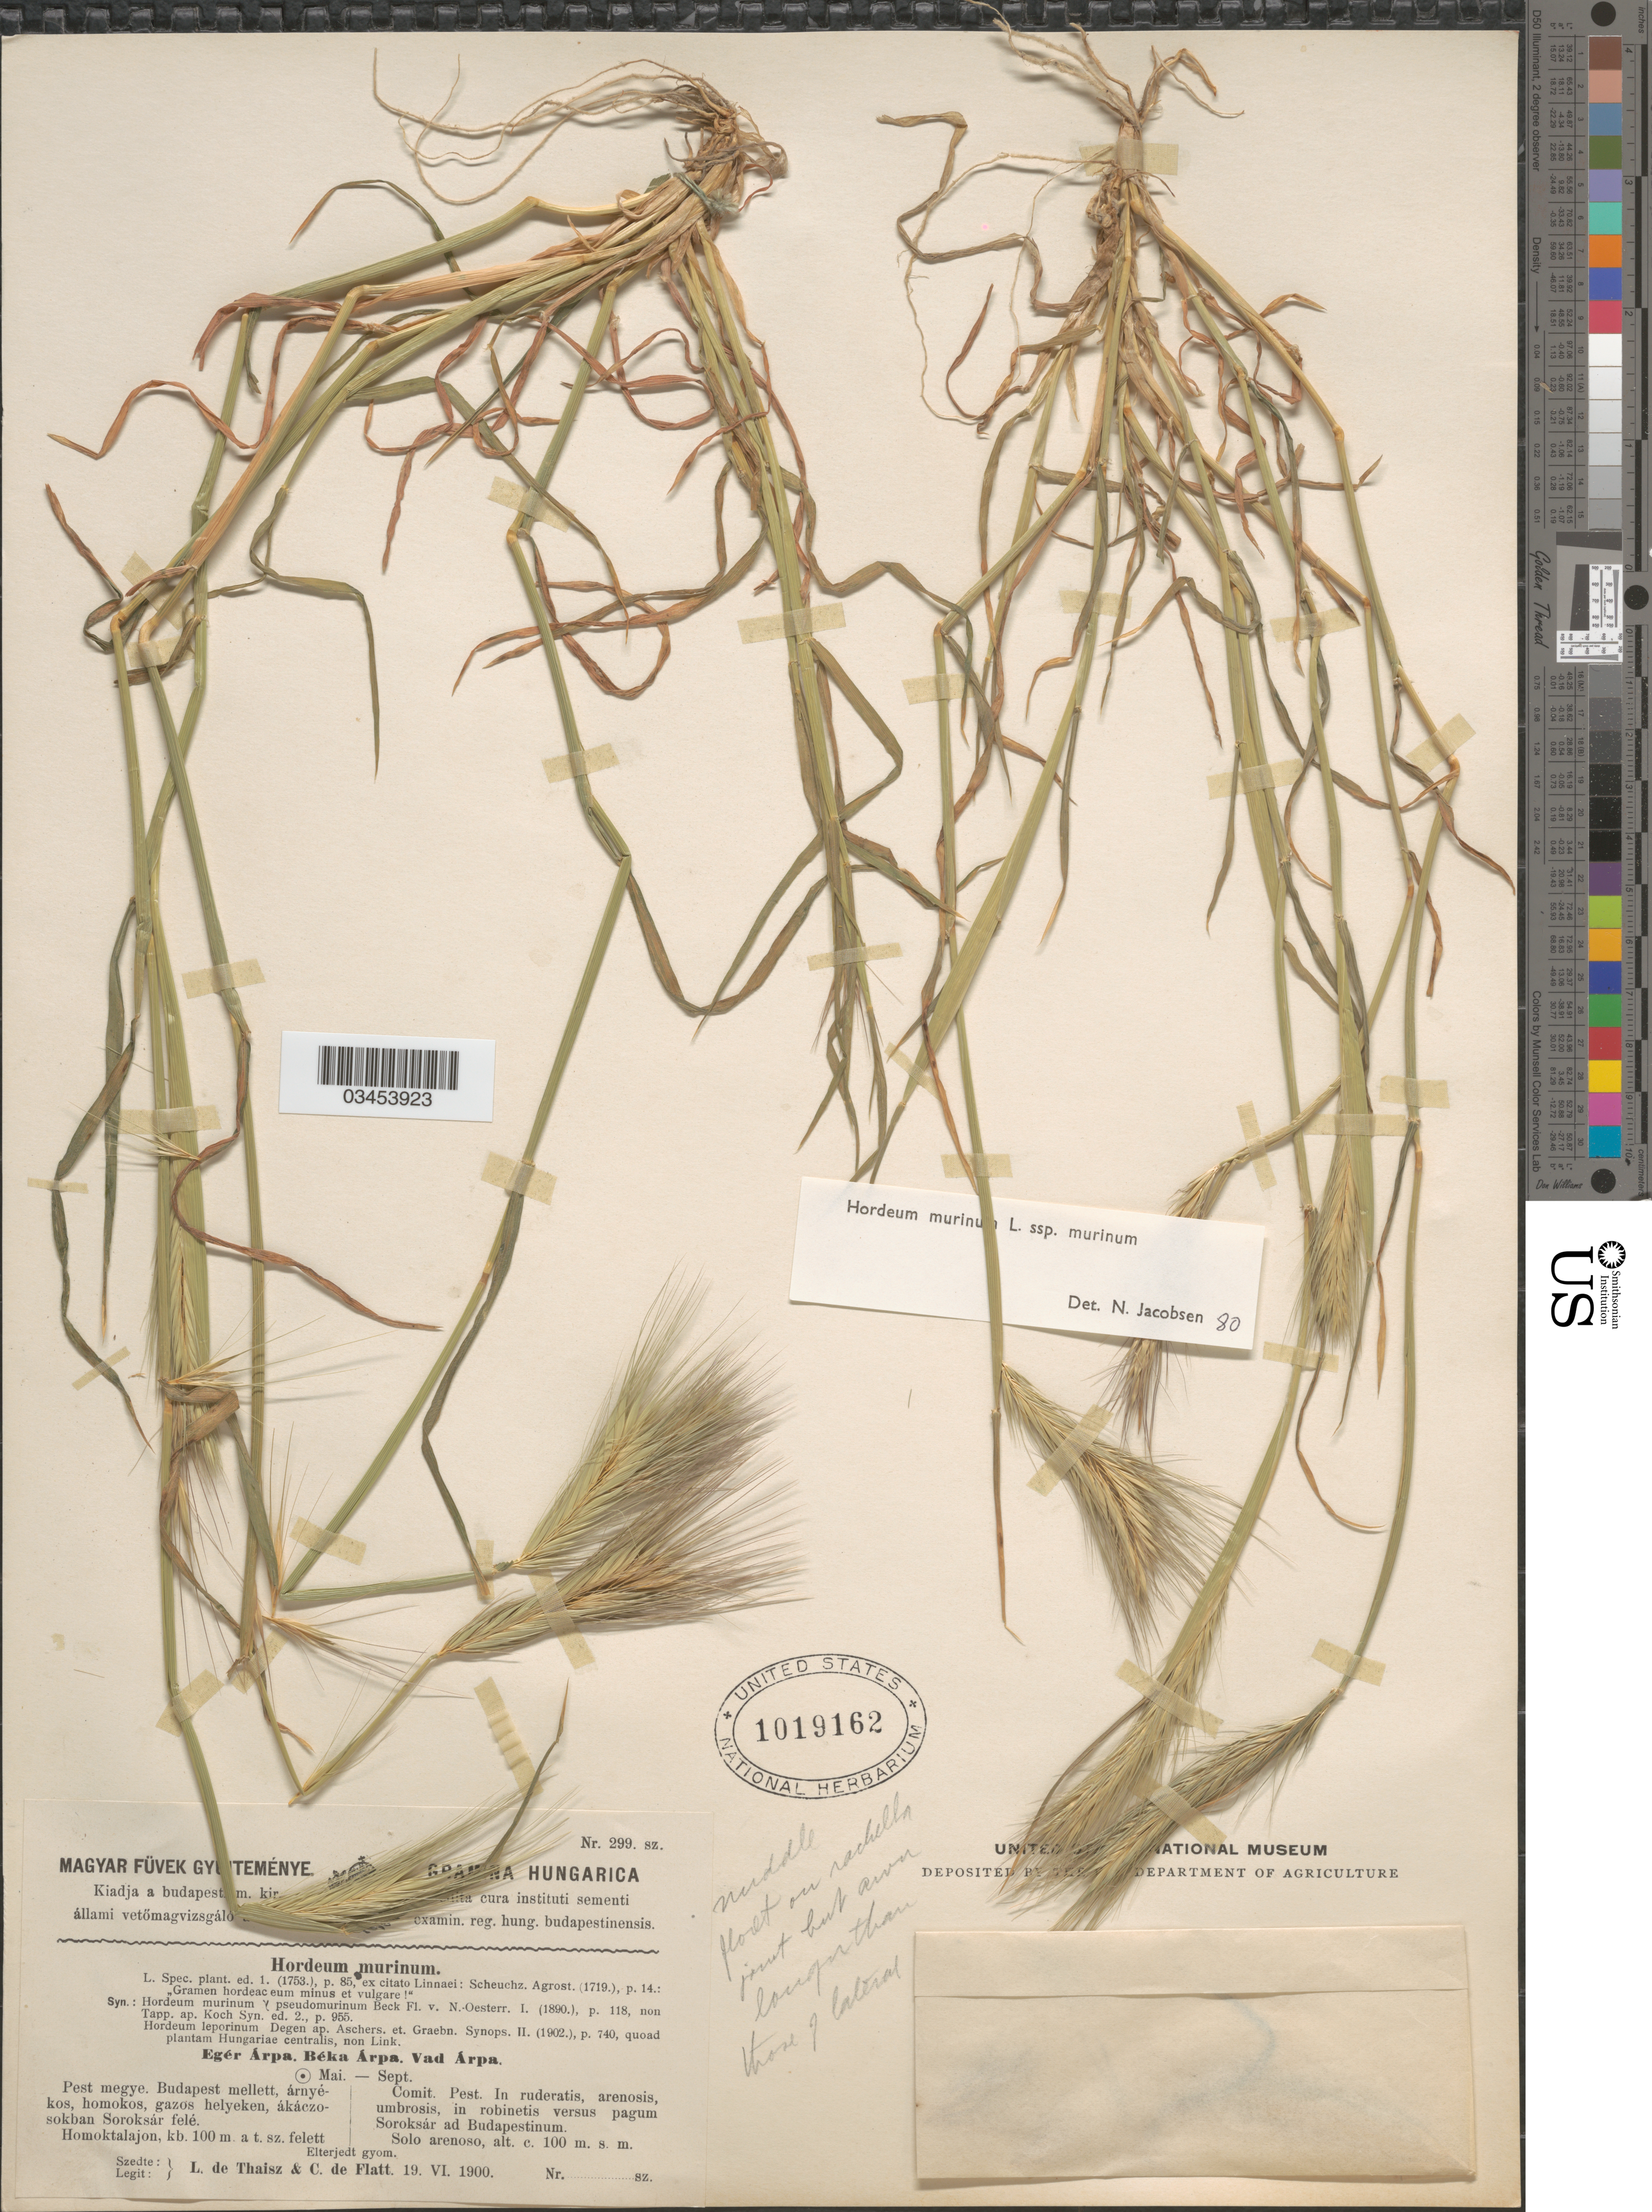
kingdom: Plantae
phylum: Tracheophyta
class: Liliopsida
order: Poales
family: Poaceae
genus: Hordeum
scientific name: Hordeum murinum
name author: L.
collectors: L. Thaisz & C. de Flatt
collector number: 299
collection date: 1900-06-19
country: Hungary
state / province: Pest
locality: Comit. Pest. In ruderatis, arenosis, umbrosis, in robinetis versus pagum Sorokśar ad Budapestinum.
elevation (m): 100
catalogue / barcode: US 1019162